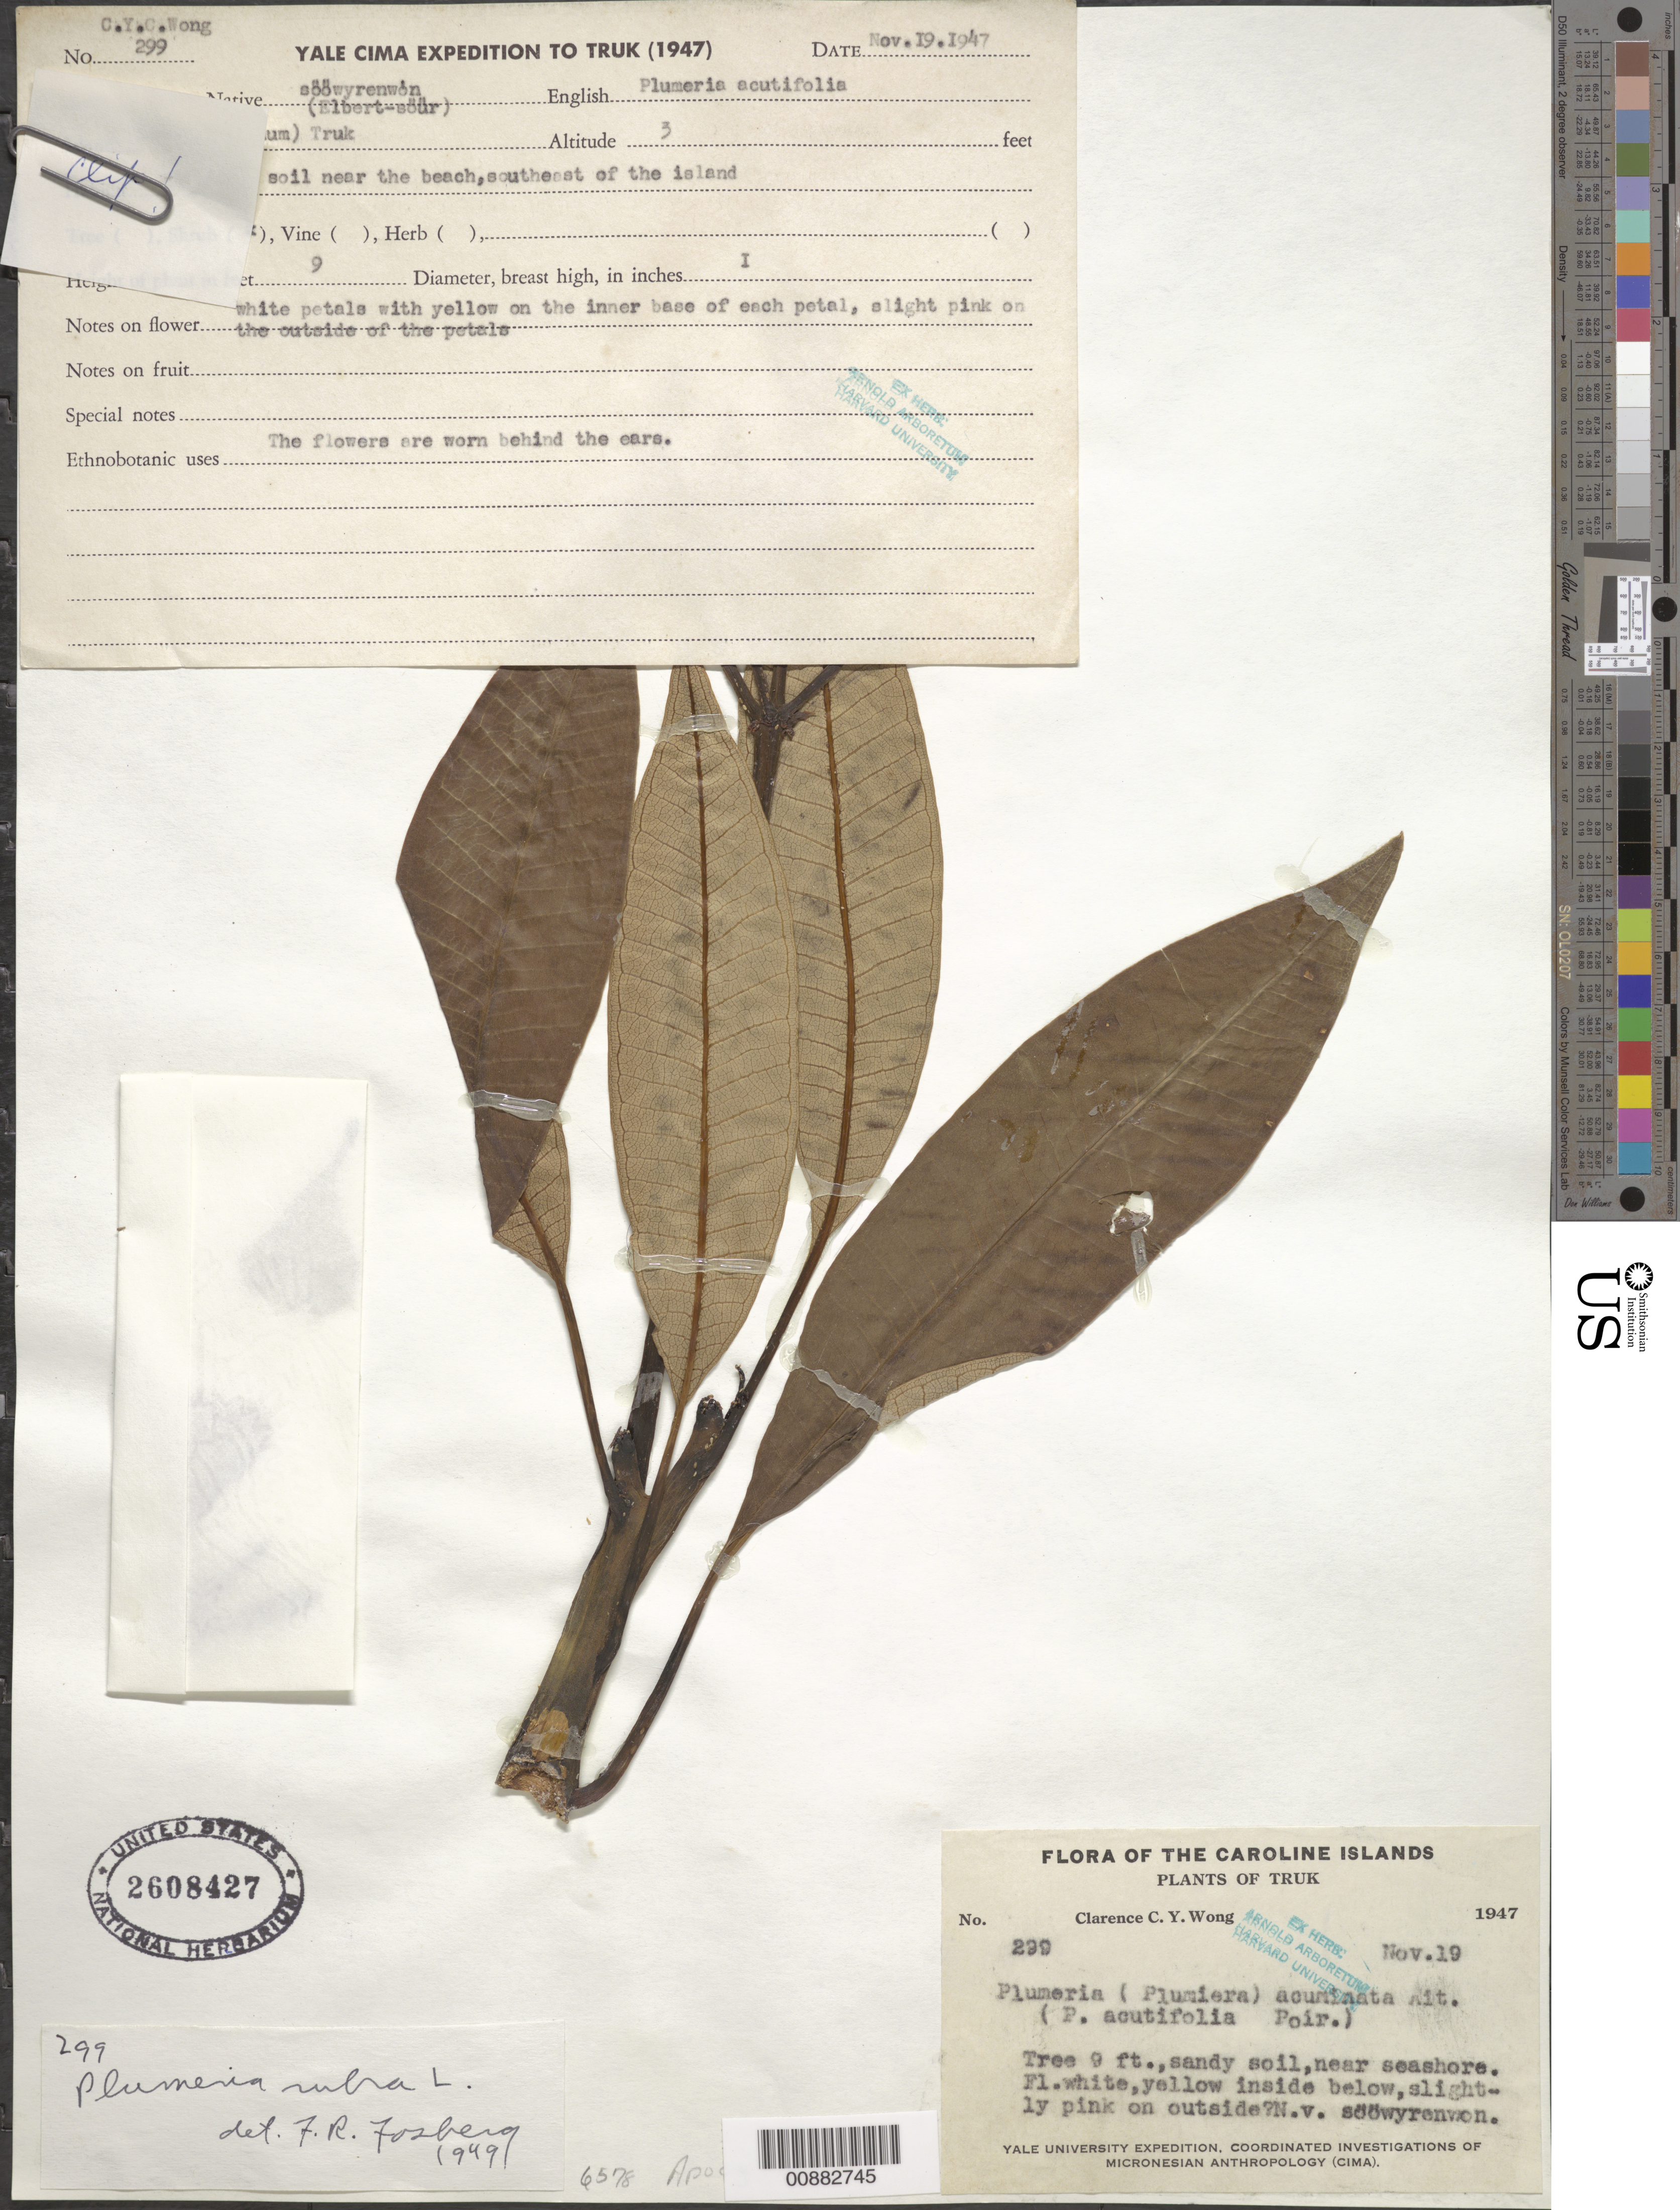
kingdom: Plantae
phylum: Tracheophyta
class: Magnoliopsida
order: Gentianales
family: Apocynaceae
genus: Plumeria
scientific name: Plumeria rubra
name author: L.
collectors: C. Wong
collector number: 299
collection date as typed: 19 Nov 1947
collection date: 1947-11-19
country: Micronesia, Federated States of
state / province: Truk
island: Romonum [Ulalu]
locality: SE of the island.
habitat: Sandy soil near the beach.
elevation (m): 1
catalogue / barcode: US 2608427